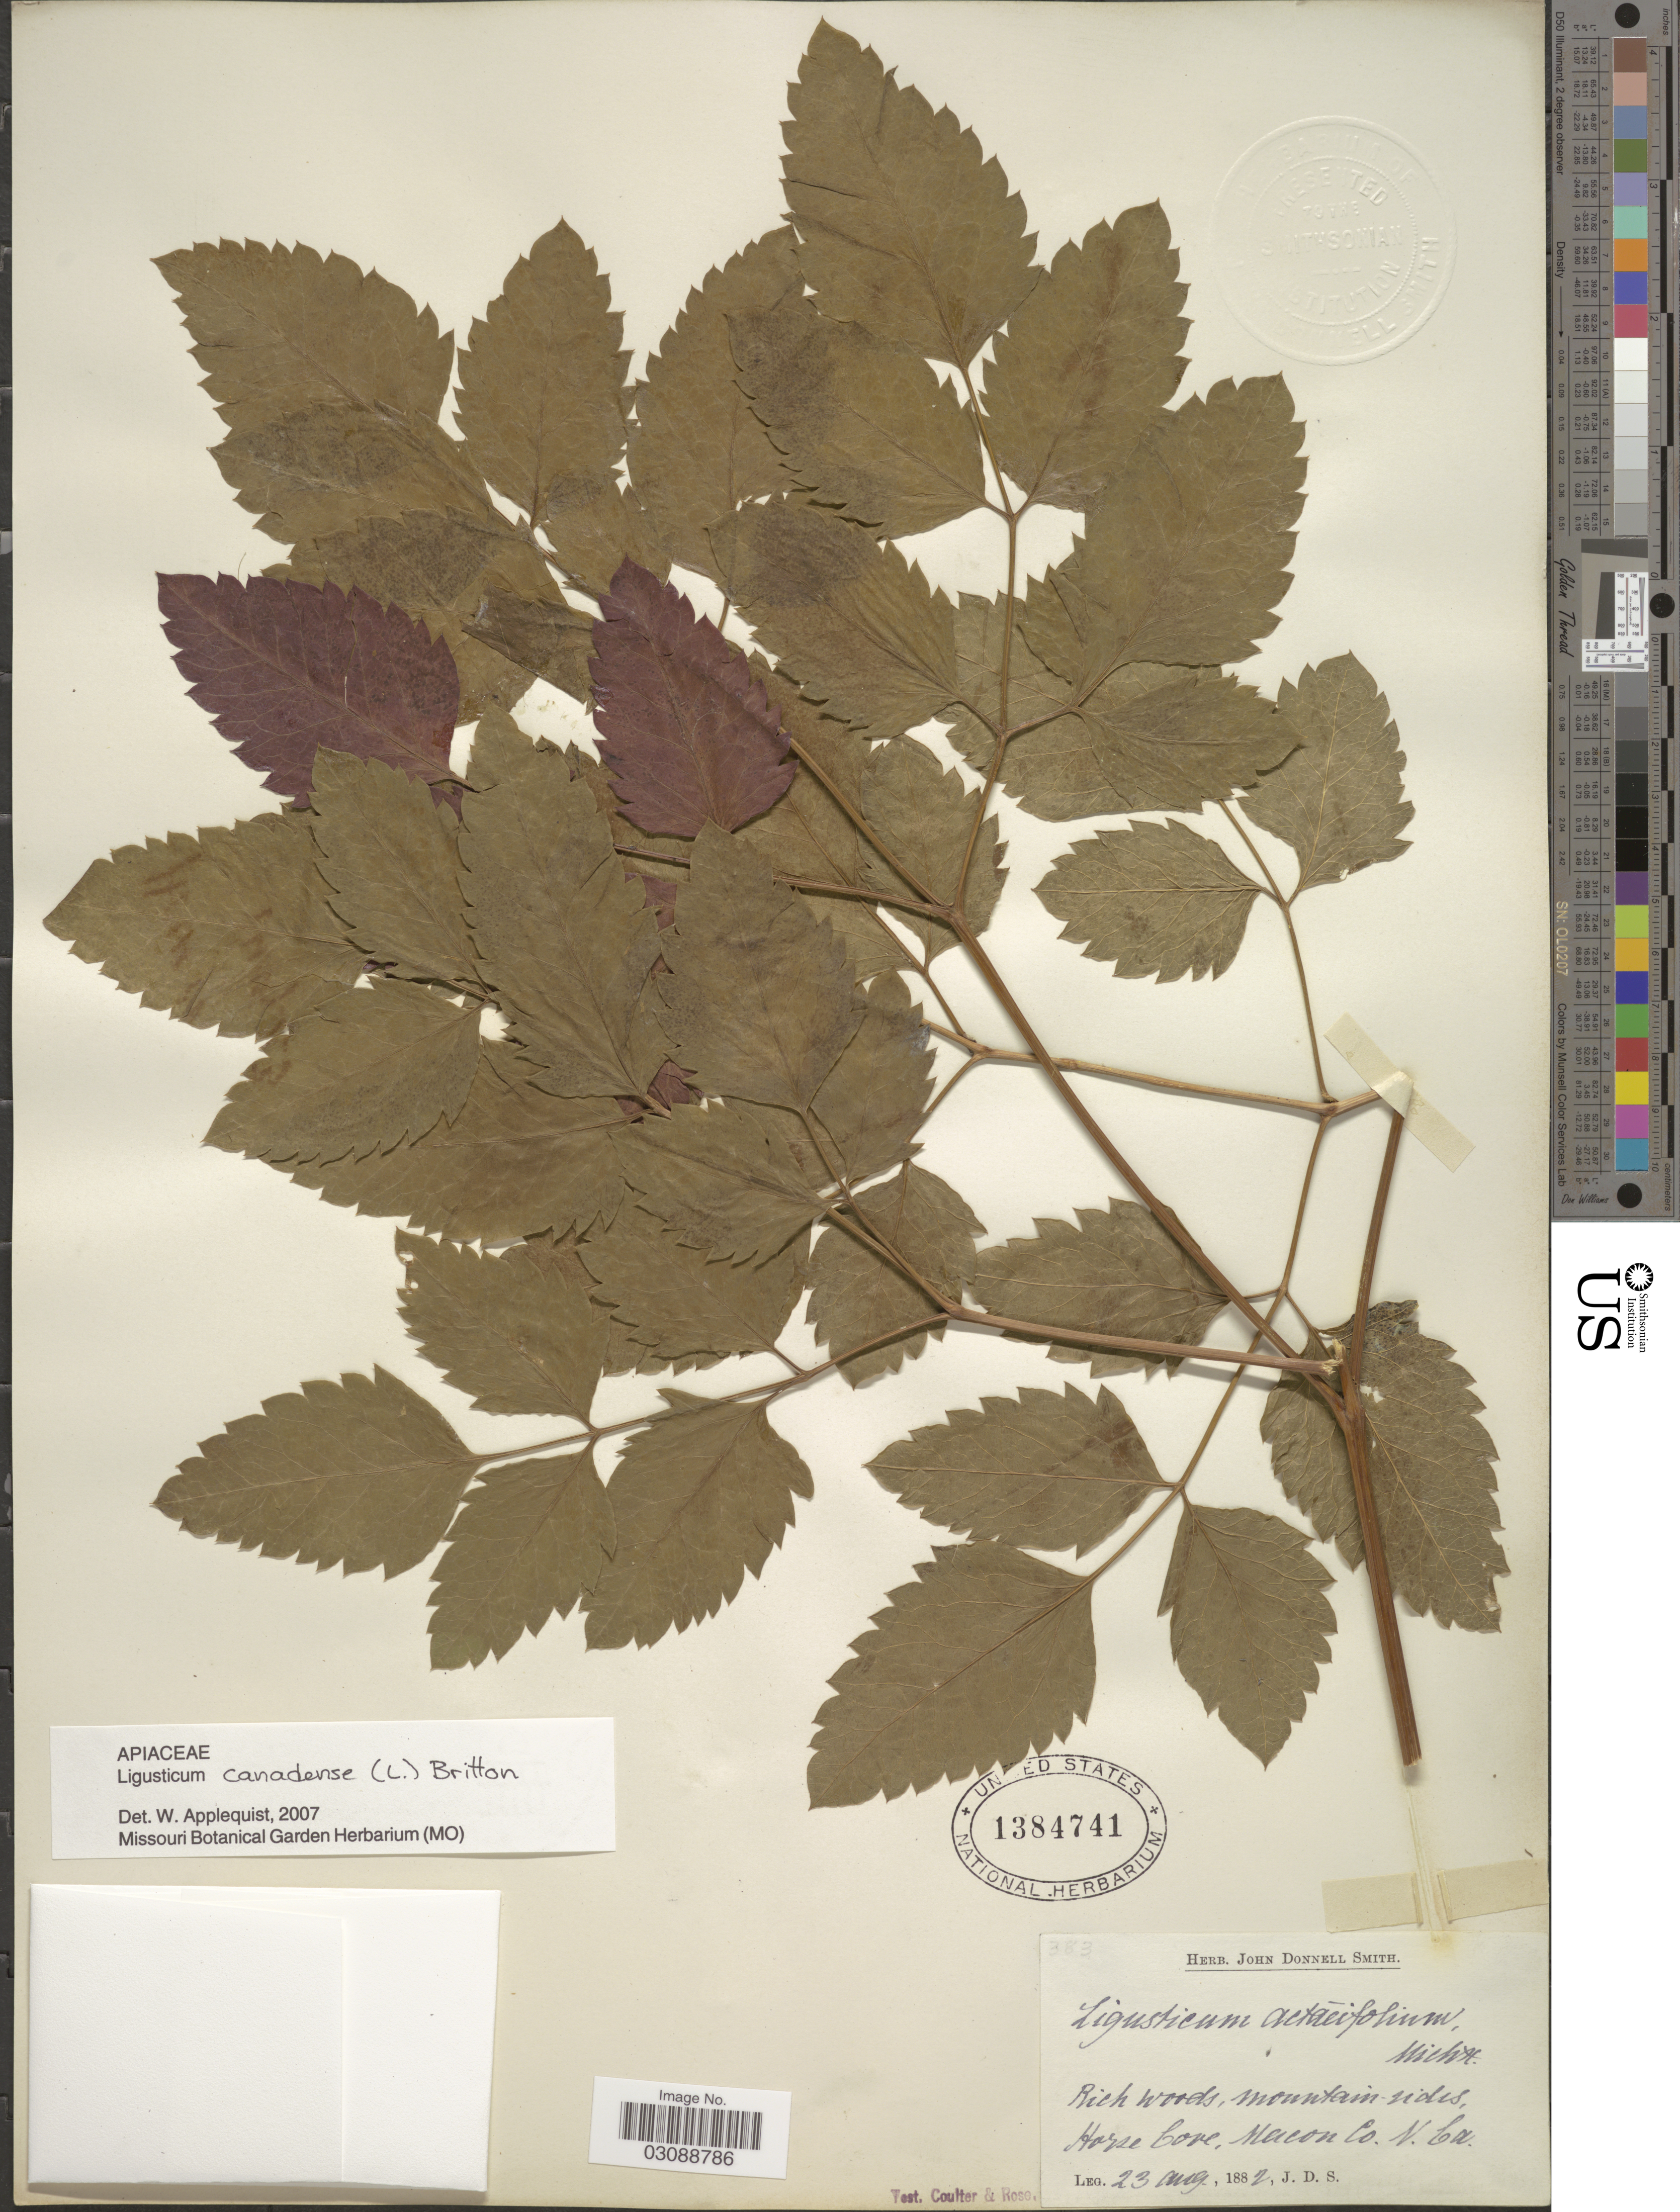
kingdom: Plantae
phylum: Tracheophyta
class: Magnoliopsida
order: Apiales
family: Apiaceae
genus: Ligusticum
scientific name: Ligusticum canadense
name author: (L.) Britton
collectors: J. Donnell Smith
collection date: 1882-08-23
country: United States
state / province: North Carolina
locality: Mountain sides, Horse Cove, Macon Co.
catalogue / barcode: US 1384741